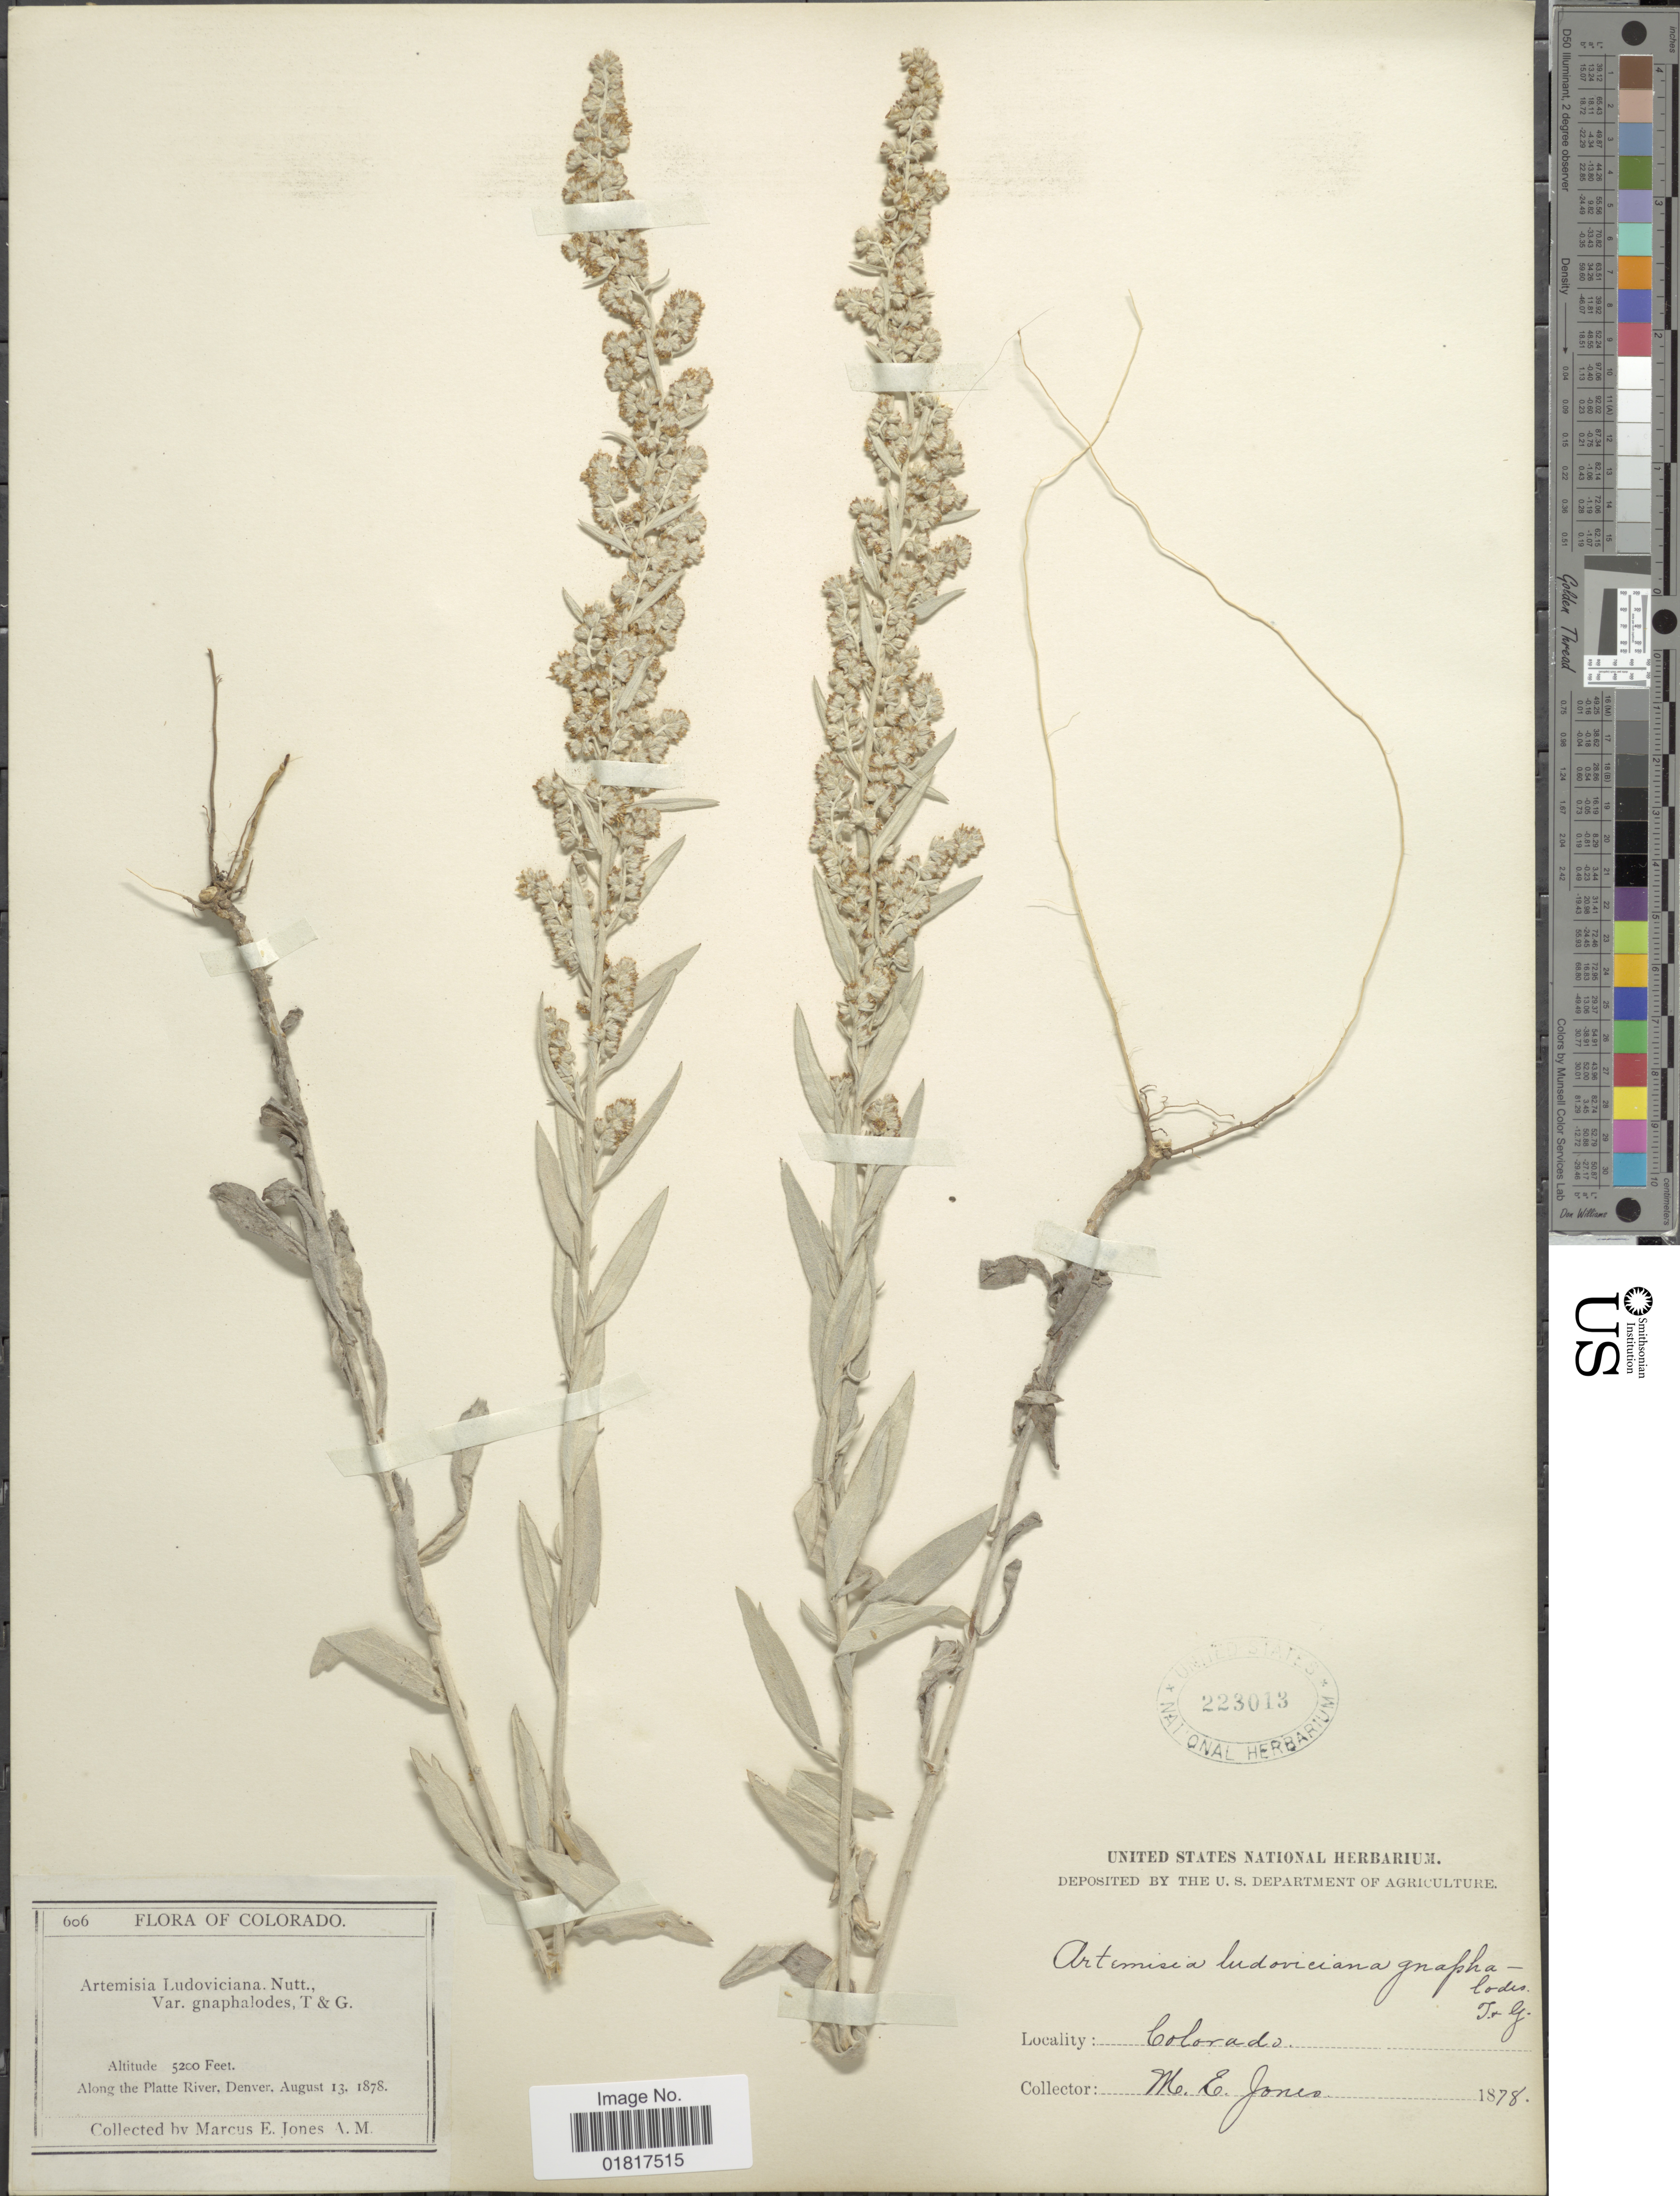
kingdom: Plantae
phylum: Tracheophyta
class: Magnoliopsida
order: Asterales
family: Asteraceae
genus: Artemisia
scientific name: Artemisia sp.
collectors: M. E. Jones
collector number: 606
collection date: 1878-08-13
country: United States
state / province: Colorado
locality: Along the Platte River, Denver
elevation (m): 1585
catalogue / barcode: US 223013